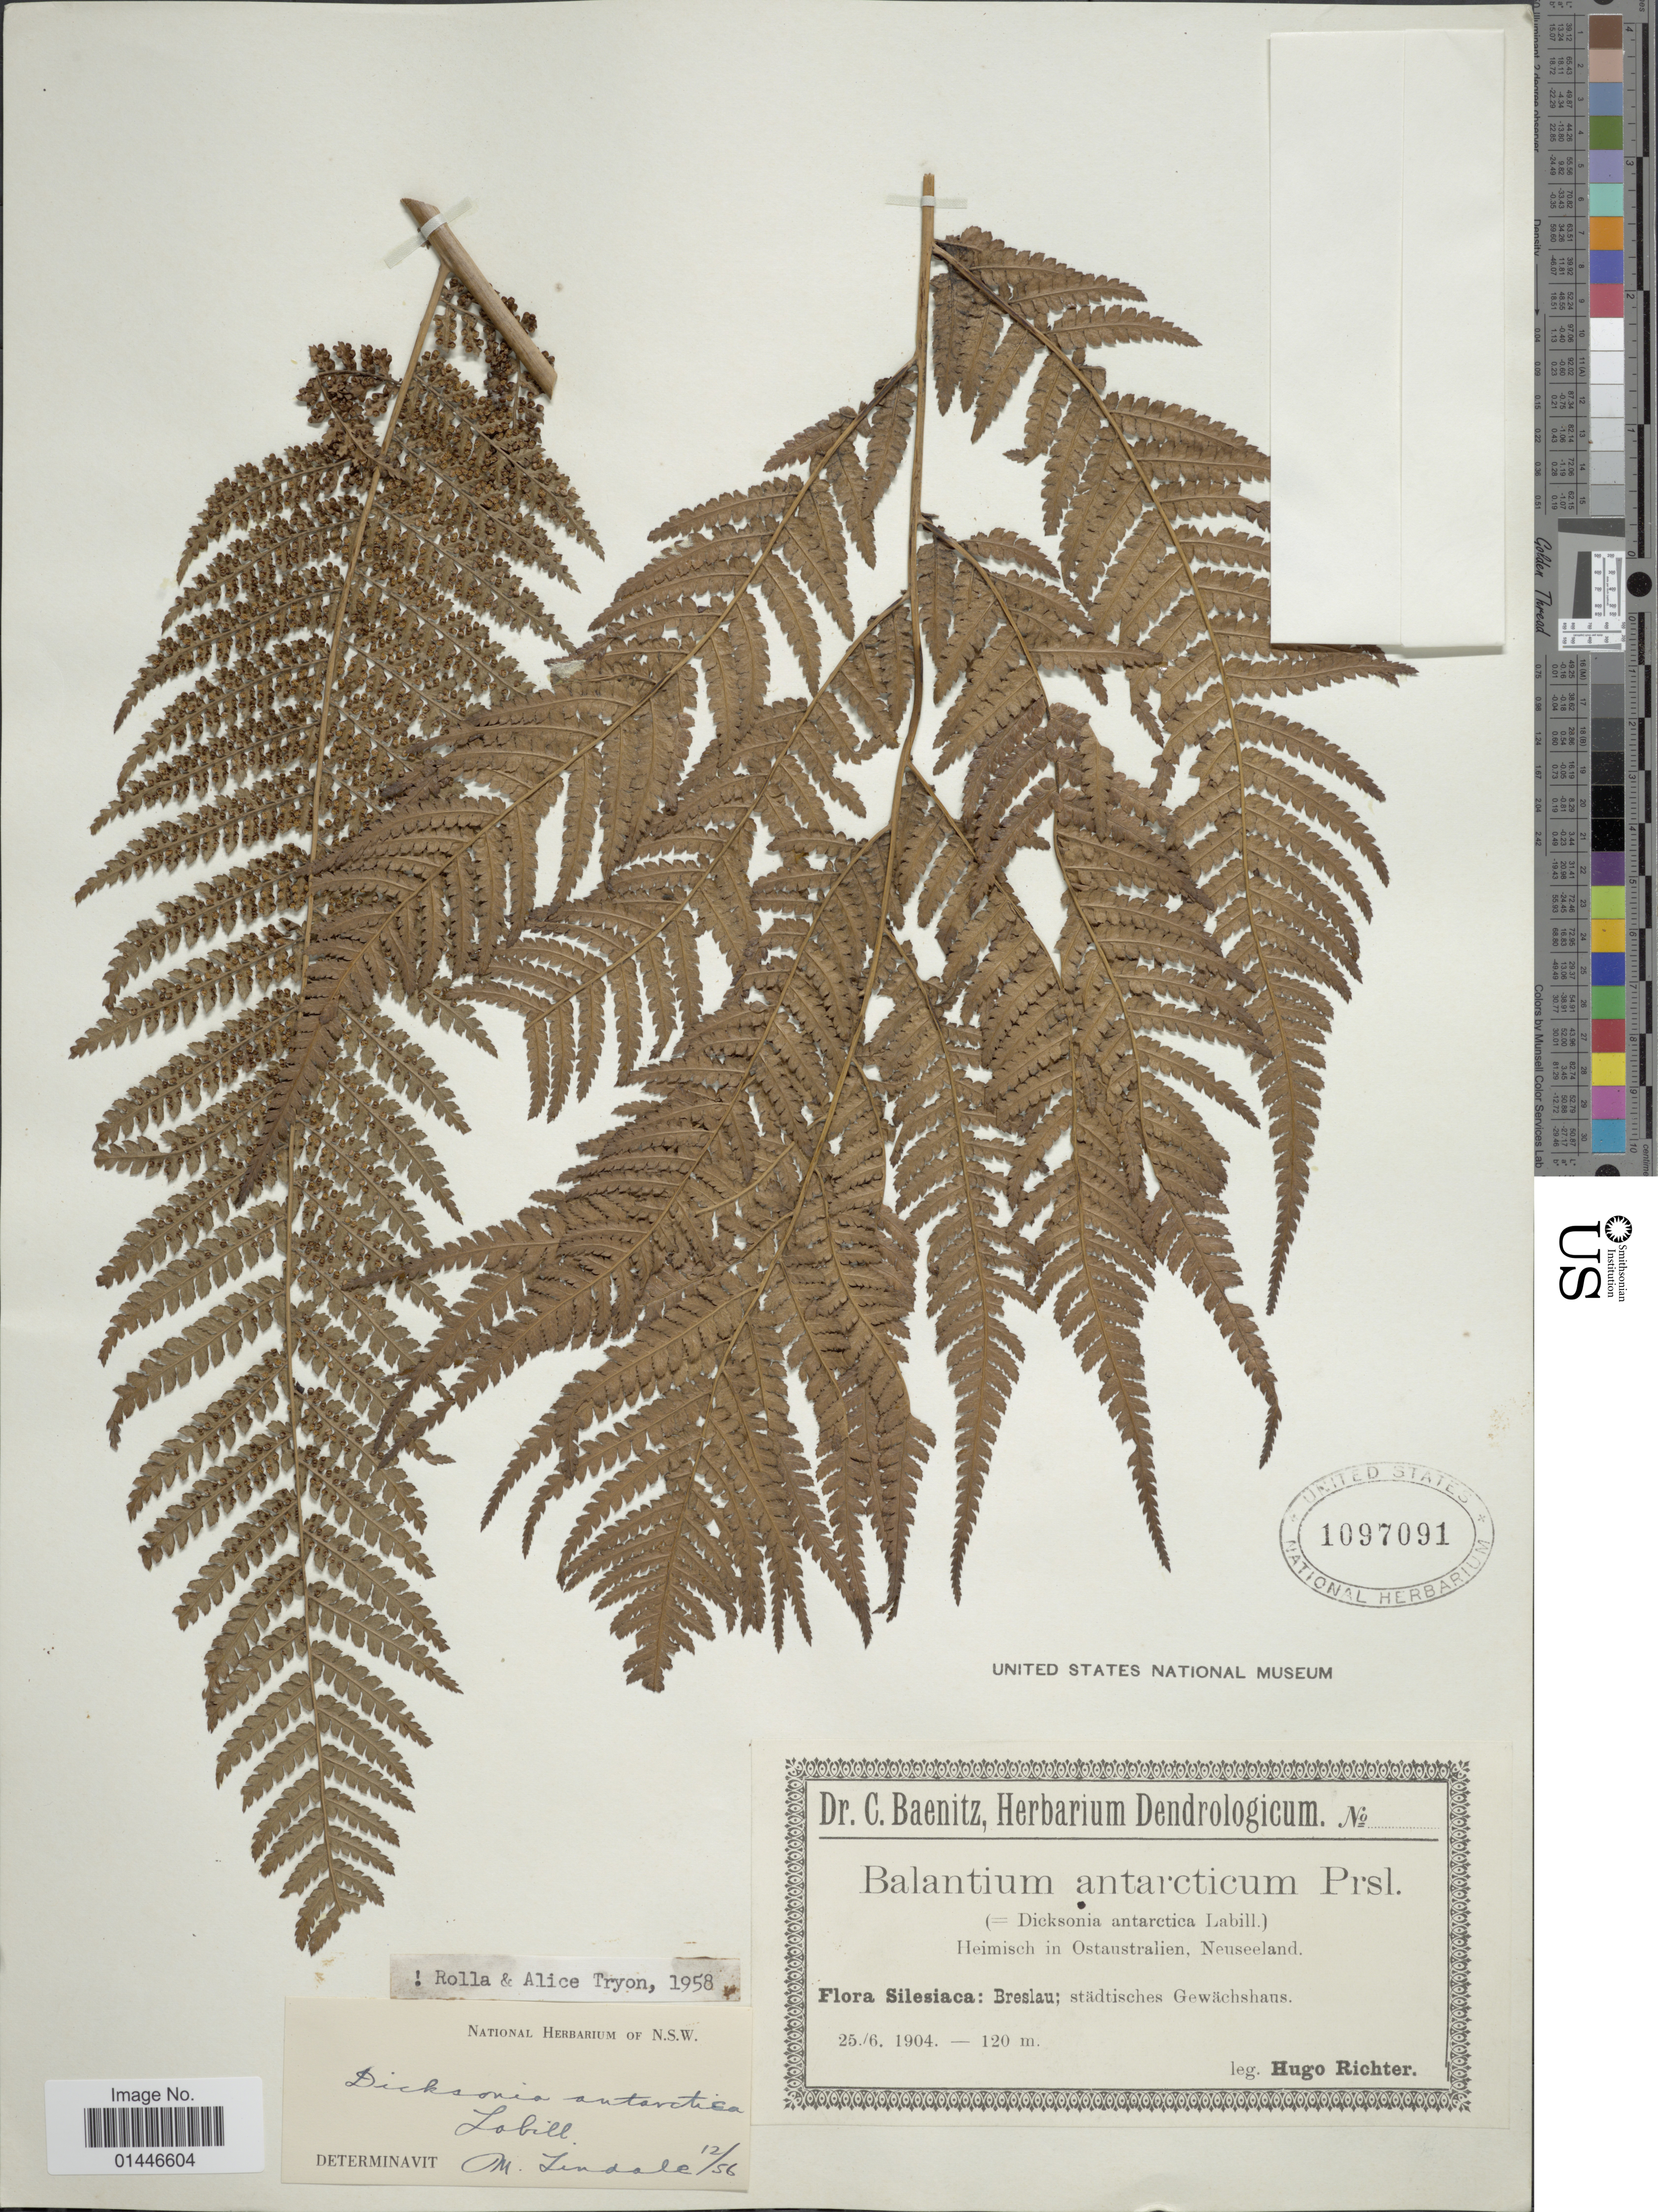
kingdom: Plantae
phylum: Tracheophyta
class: Polypodiopsida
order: Cyatheales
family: Dicksoniaceae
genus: Dicksonia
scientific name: Dicksonia antarctica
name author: Labill.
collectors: H. Richter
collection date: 1904-06-25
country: Poland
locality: Silesiaca: Breslau; stadtisches Gewachshaus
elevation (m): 120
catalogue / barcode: US 1097091